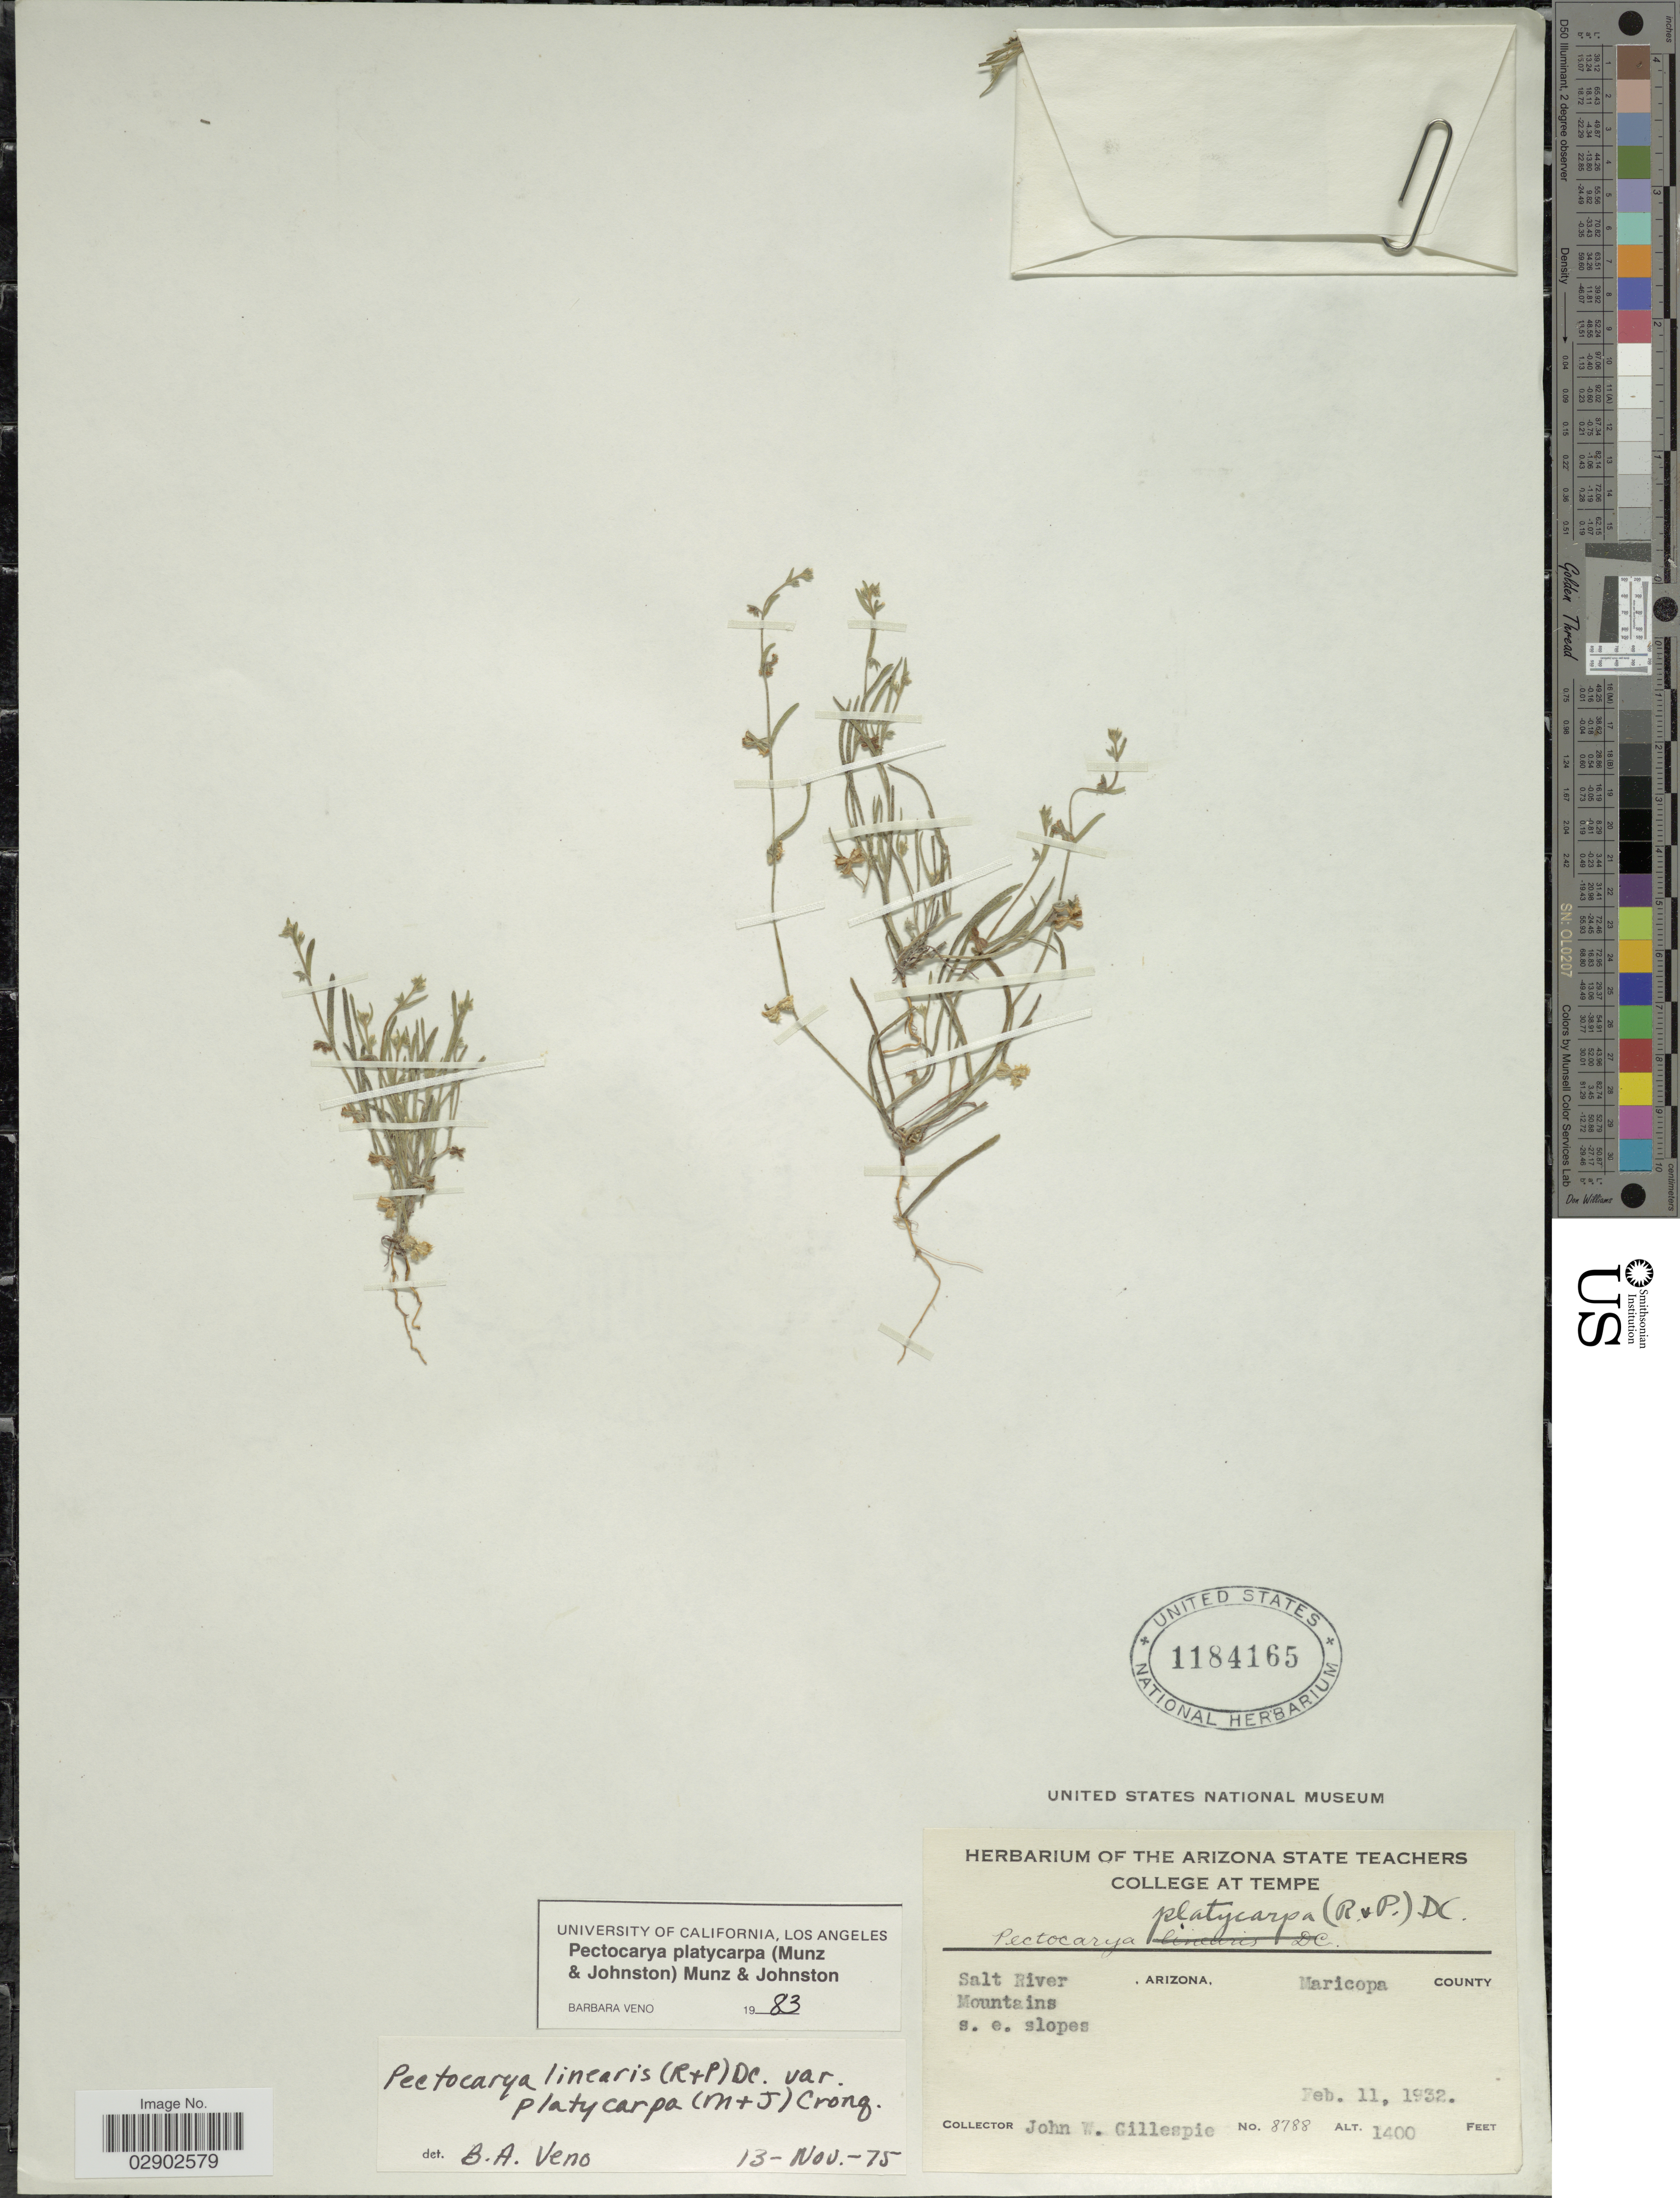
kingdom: Plantae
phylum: Tracheophyta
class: Magnoliopsida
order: Boraginales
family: Boraginaceae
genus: Pectocarya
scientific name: Pectocarya linearis var. platycarpa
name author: (Munz & I.M. Johnst.) Cronq.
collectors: J. W. Gillespie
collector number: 8788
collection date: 1932-02-11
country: United States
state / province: Arizona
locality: Salt River Mountains, s.e. slopes, Maricopa County.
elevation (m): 427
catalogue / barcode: US 1184165